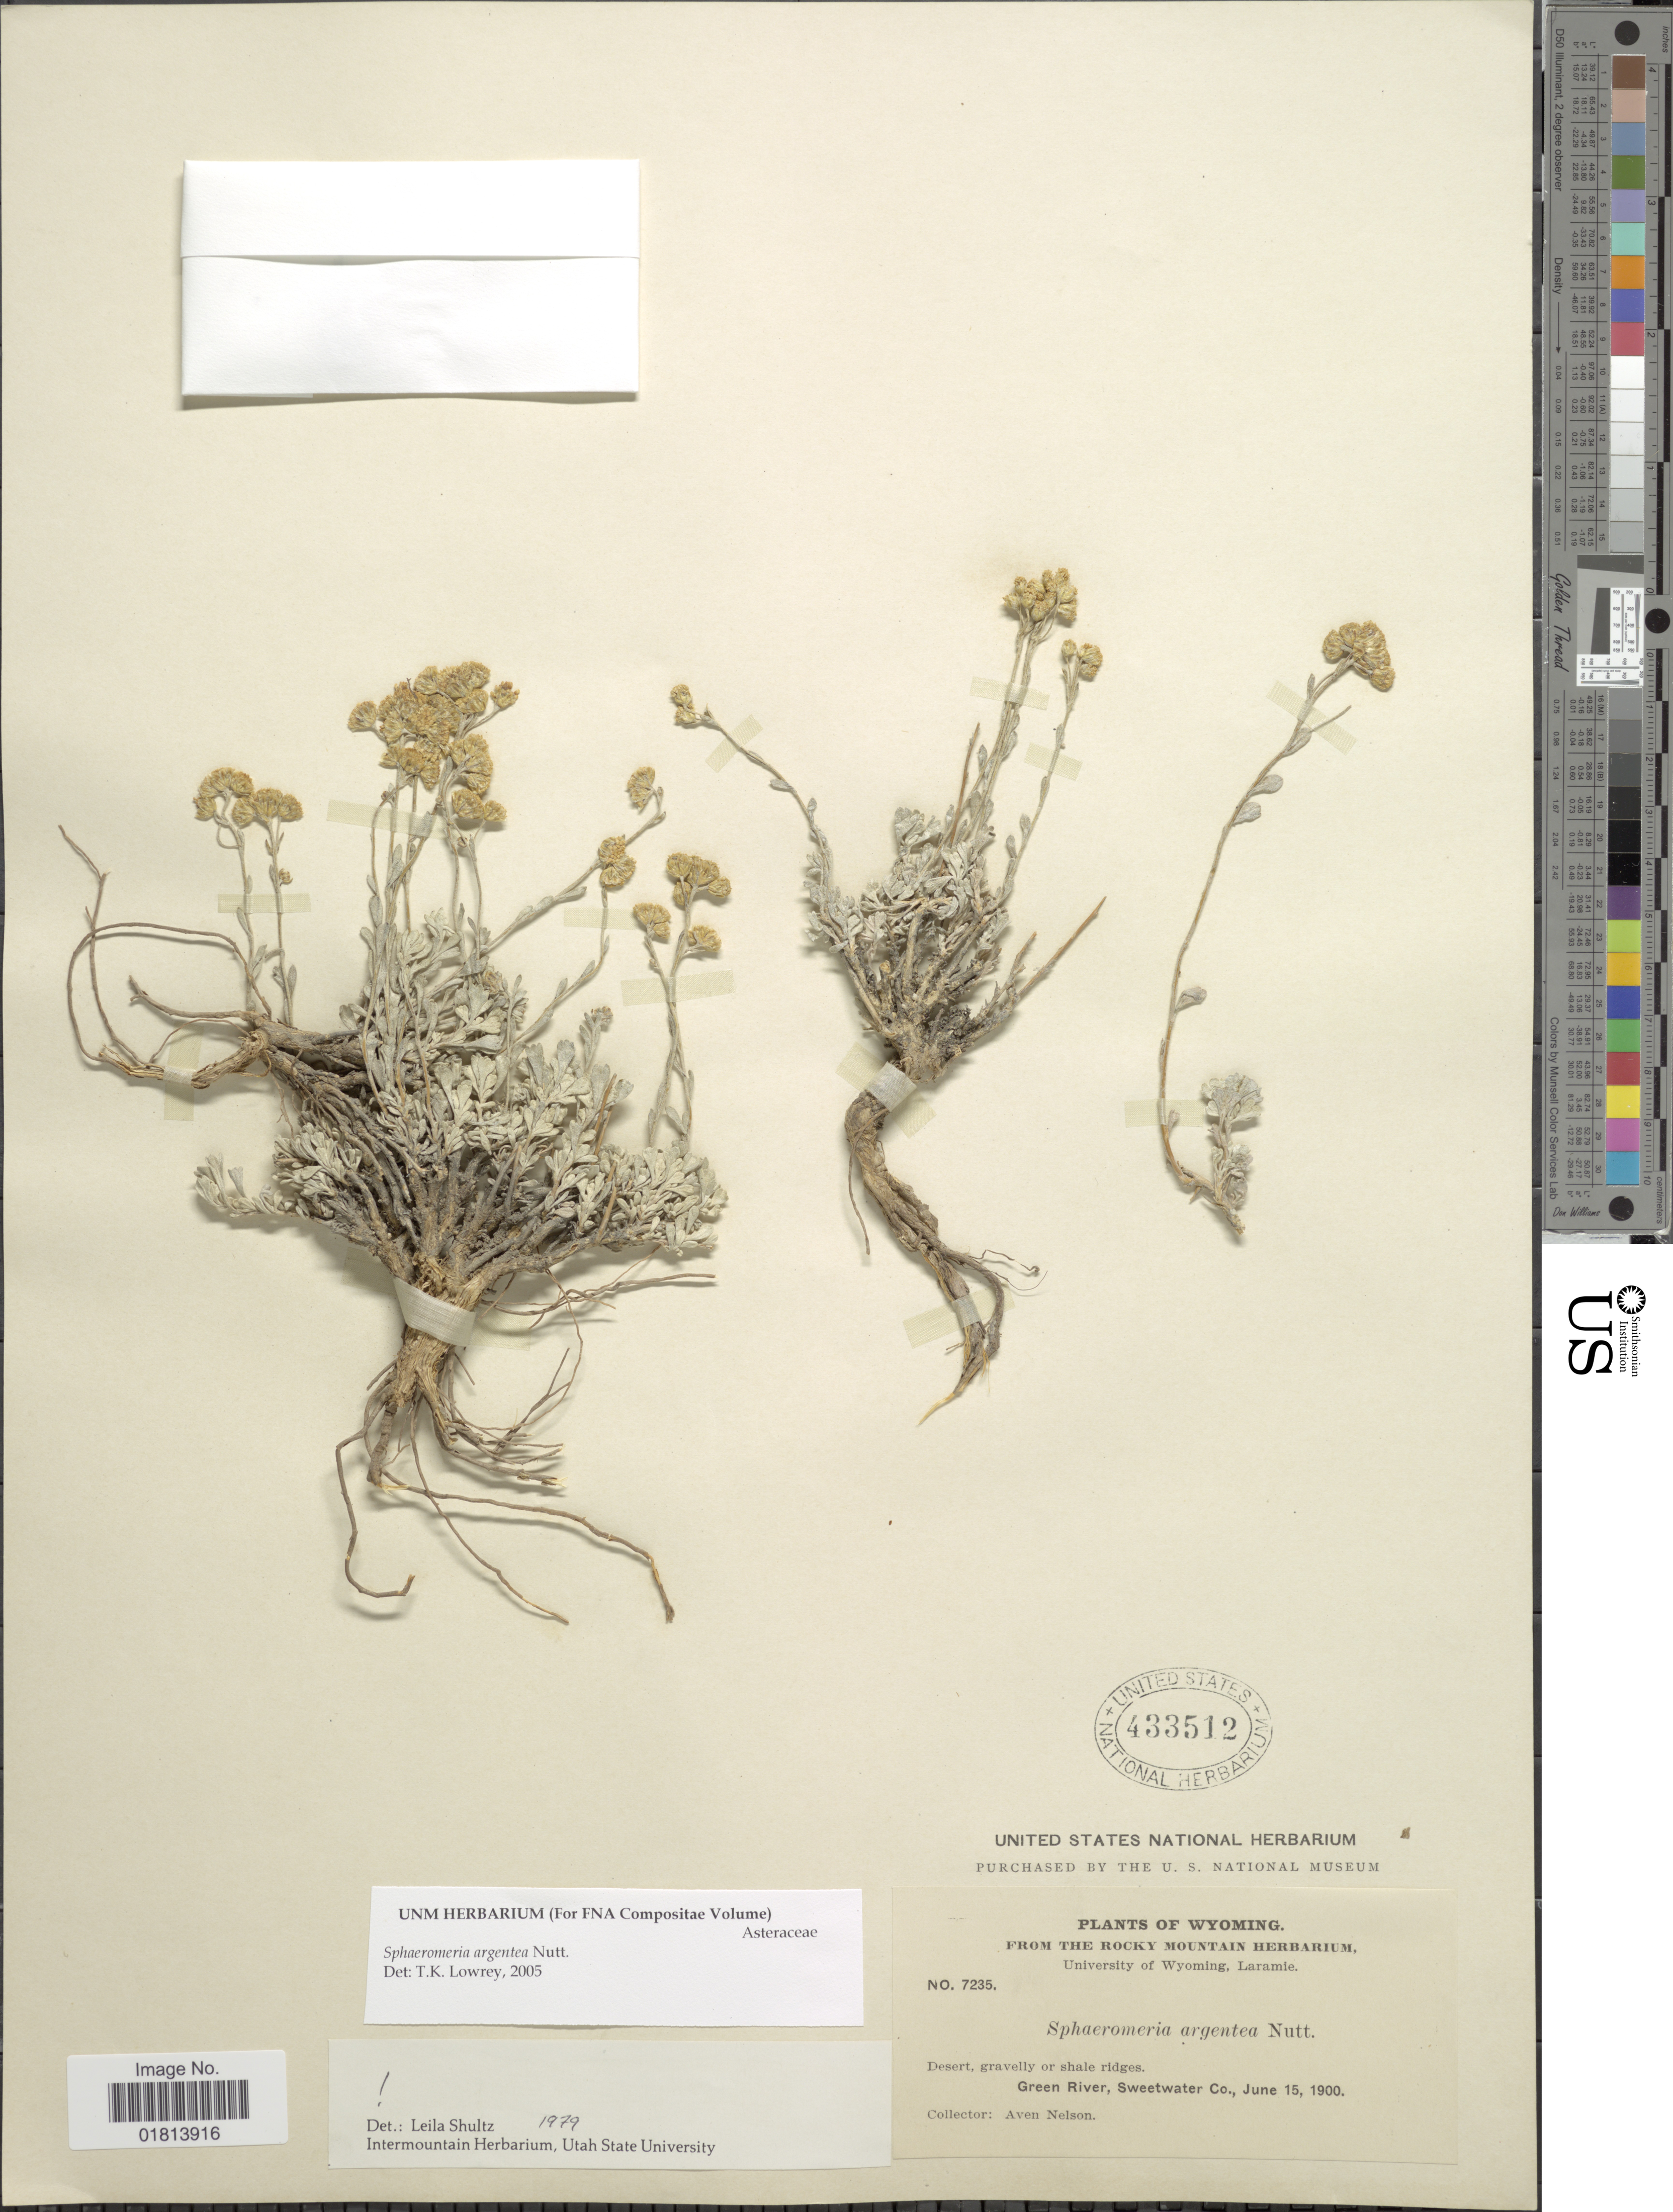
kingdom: Plantae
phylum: Tracheophyta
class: Magnoliopsida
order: Asterales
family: Asteraceae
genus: Sphaeromeria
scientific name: Sphaeromeria argentea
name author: Nutt.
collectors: A. Nelson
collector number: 7235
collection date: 1900-06-15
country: United States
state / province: Wyoming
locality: Green River, Sweetwater Co.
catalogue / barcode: US 433512